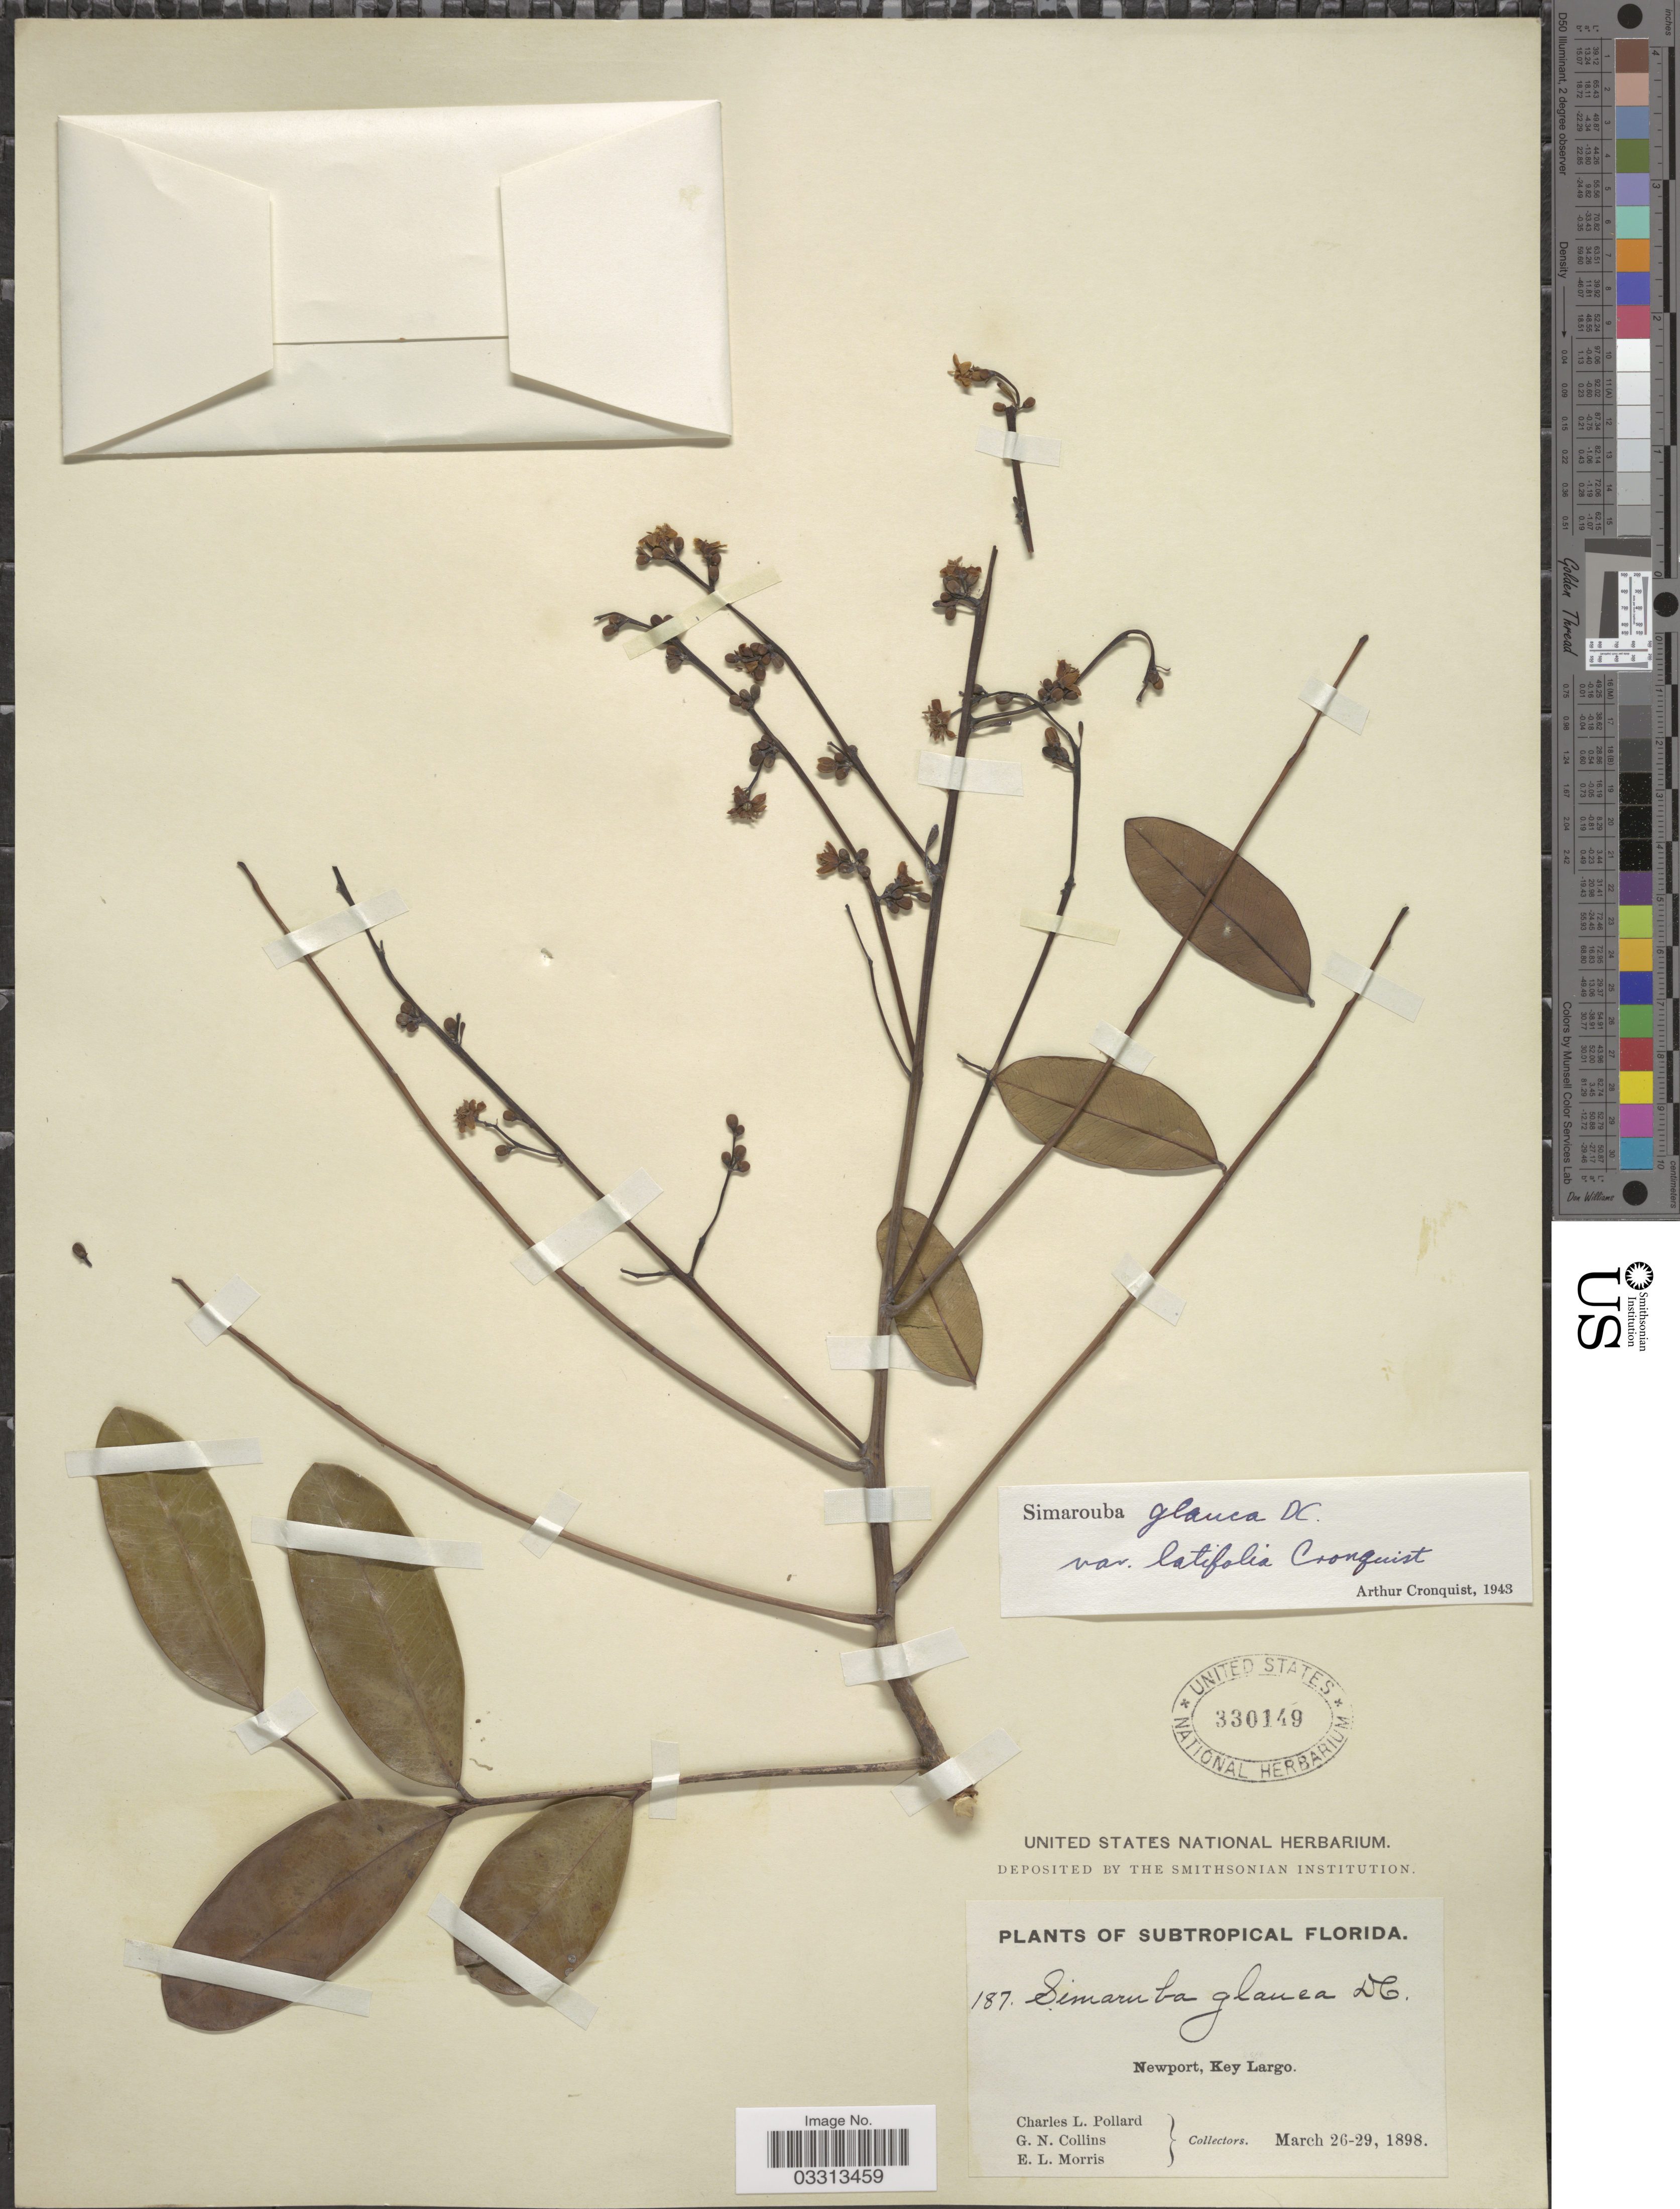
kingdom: Plantae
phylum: Tracheophyta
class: Magnoliopsida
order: Sapindales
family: Simaroubaceae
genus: Simarouba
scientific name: Simarouba glauca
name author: DC.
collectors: C. L. Pollard, G. Collins & E. Morris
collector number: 187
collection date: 1898-03-26/1898-03-29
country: United States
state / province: Florida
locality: Subtropical Florida. Newport, Key Largo.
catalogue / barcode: US 330149